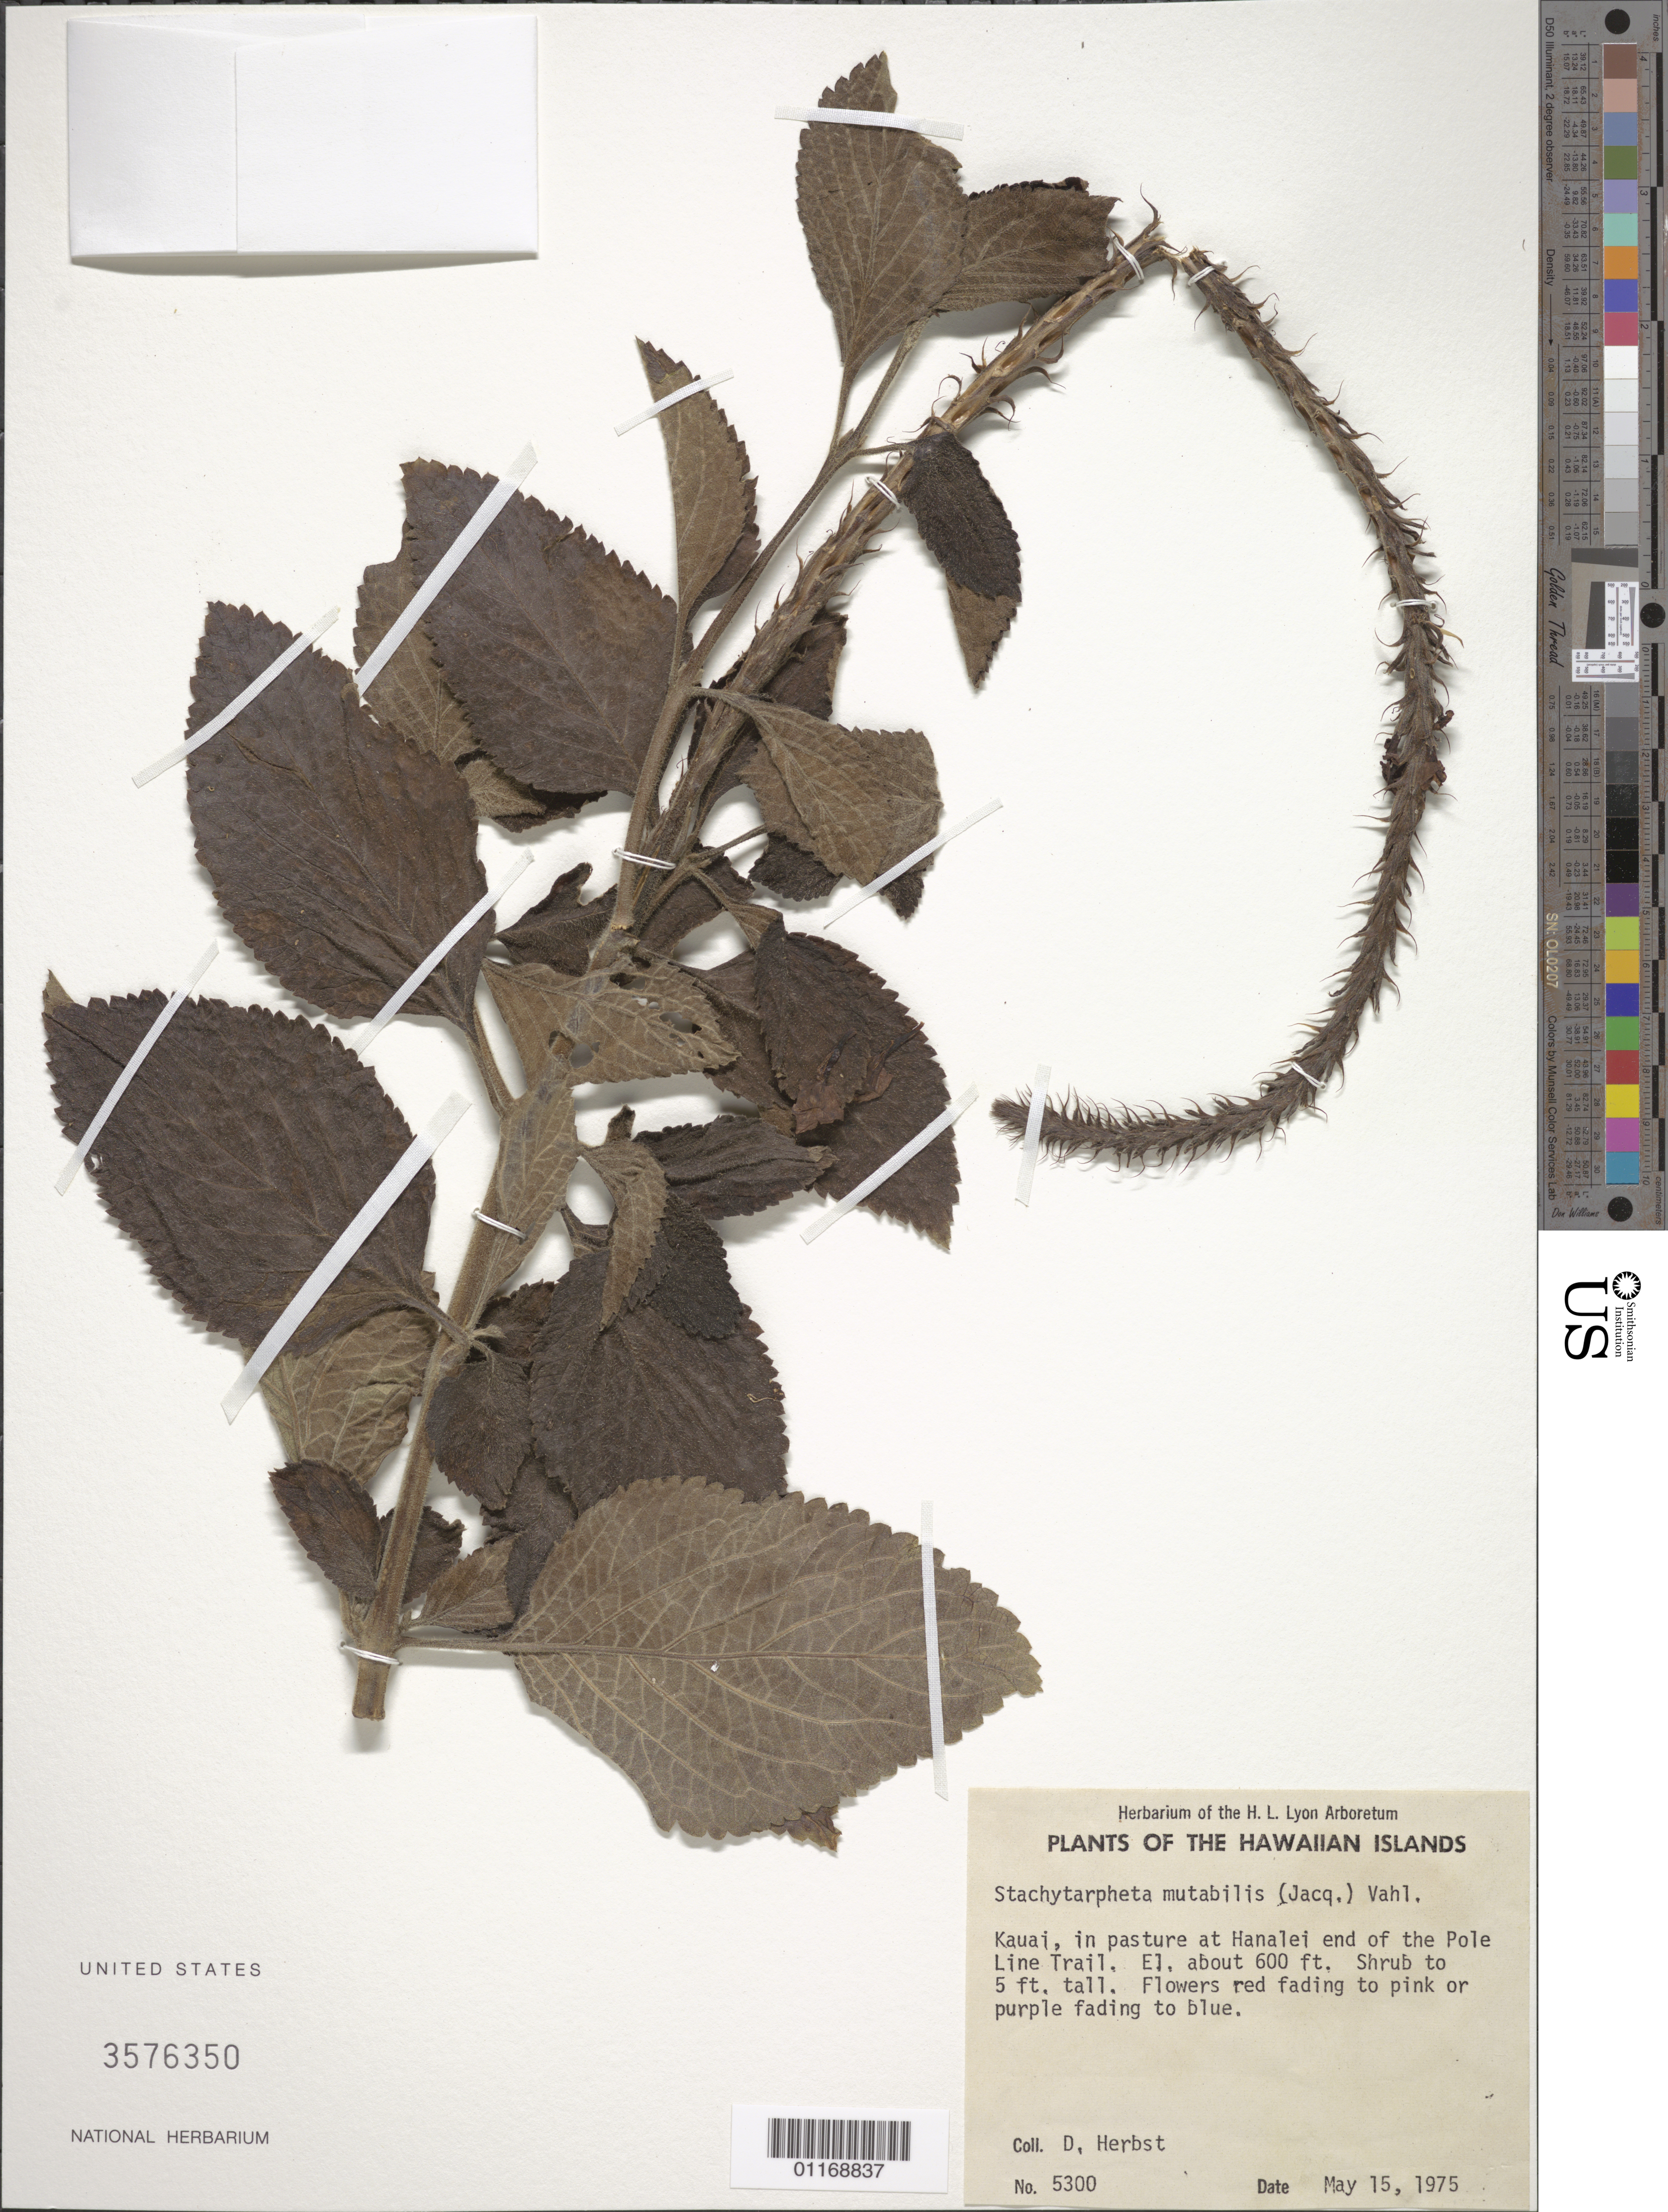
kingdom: Plantae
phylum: Tracheophyta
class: Magnoliopsida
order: Lamiales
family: Verbenaceae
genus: Stachytarpheta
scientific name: Stachytarpheta mutabilis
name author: (Jacq.) Vahl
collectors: D. R. Herbst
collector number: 5300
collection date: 1975-05-15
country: United States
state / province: Hawaii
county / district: Kaui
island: Kaua'i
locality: In pasture at Hanalei end of the Pole Line Trail.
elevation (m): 183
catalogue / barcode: US 3576350